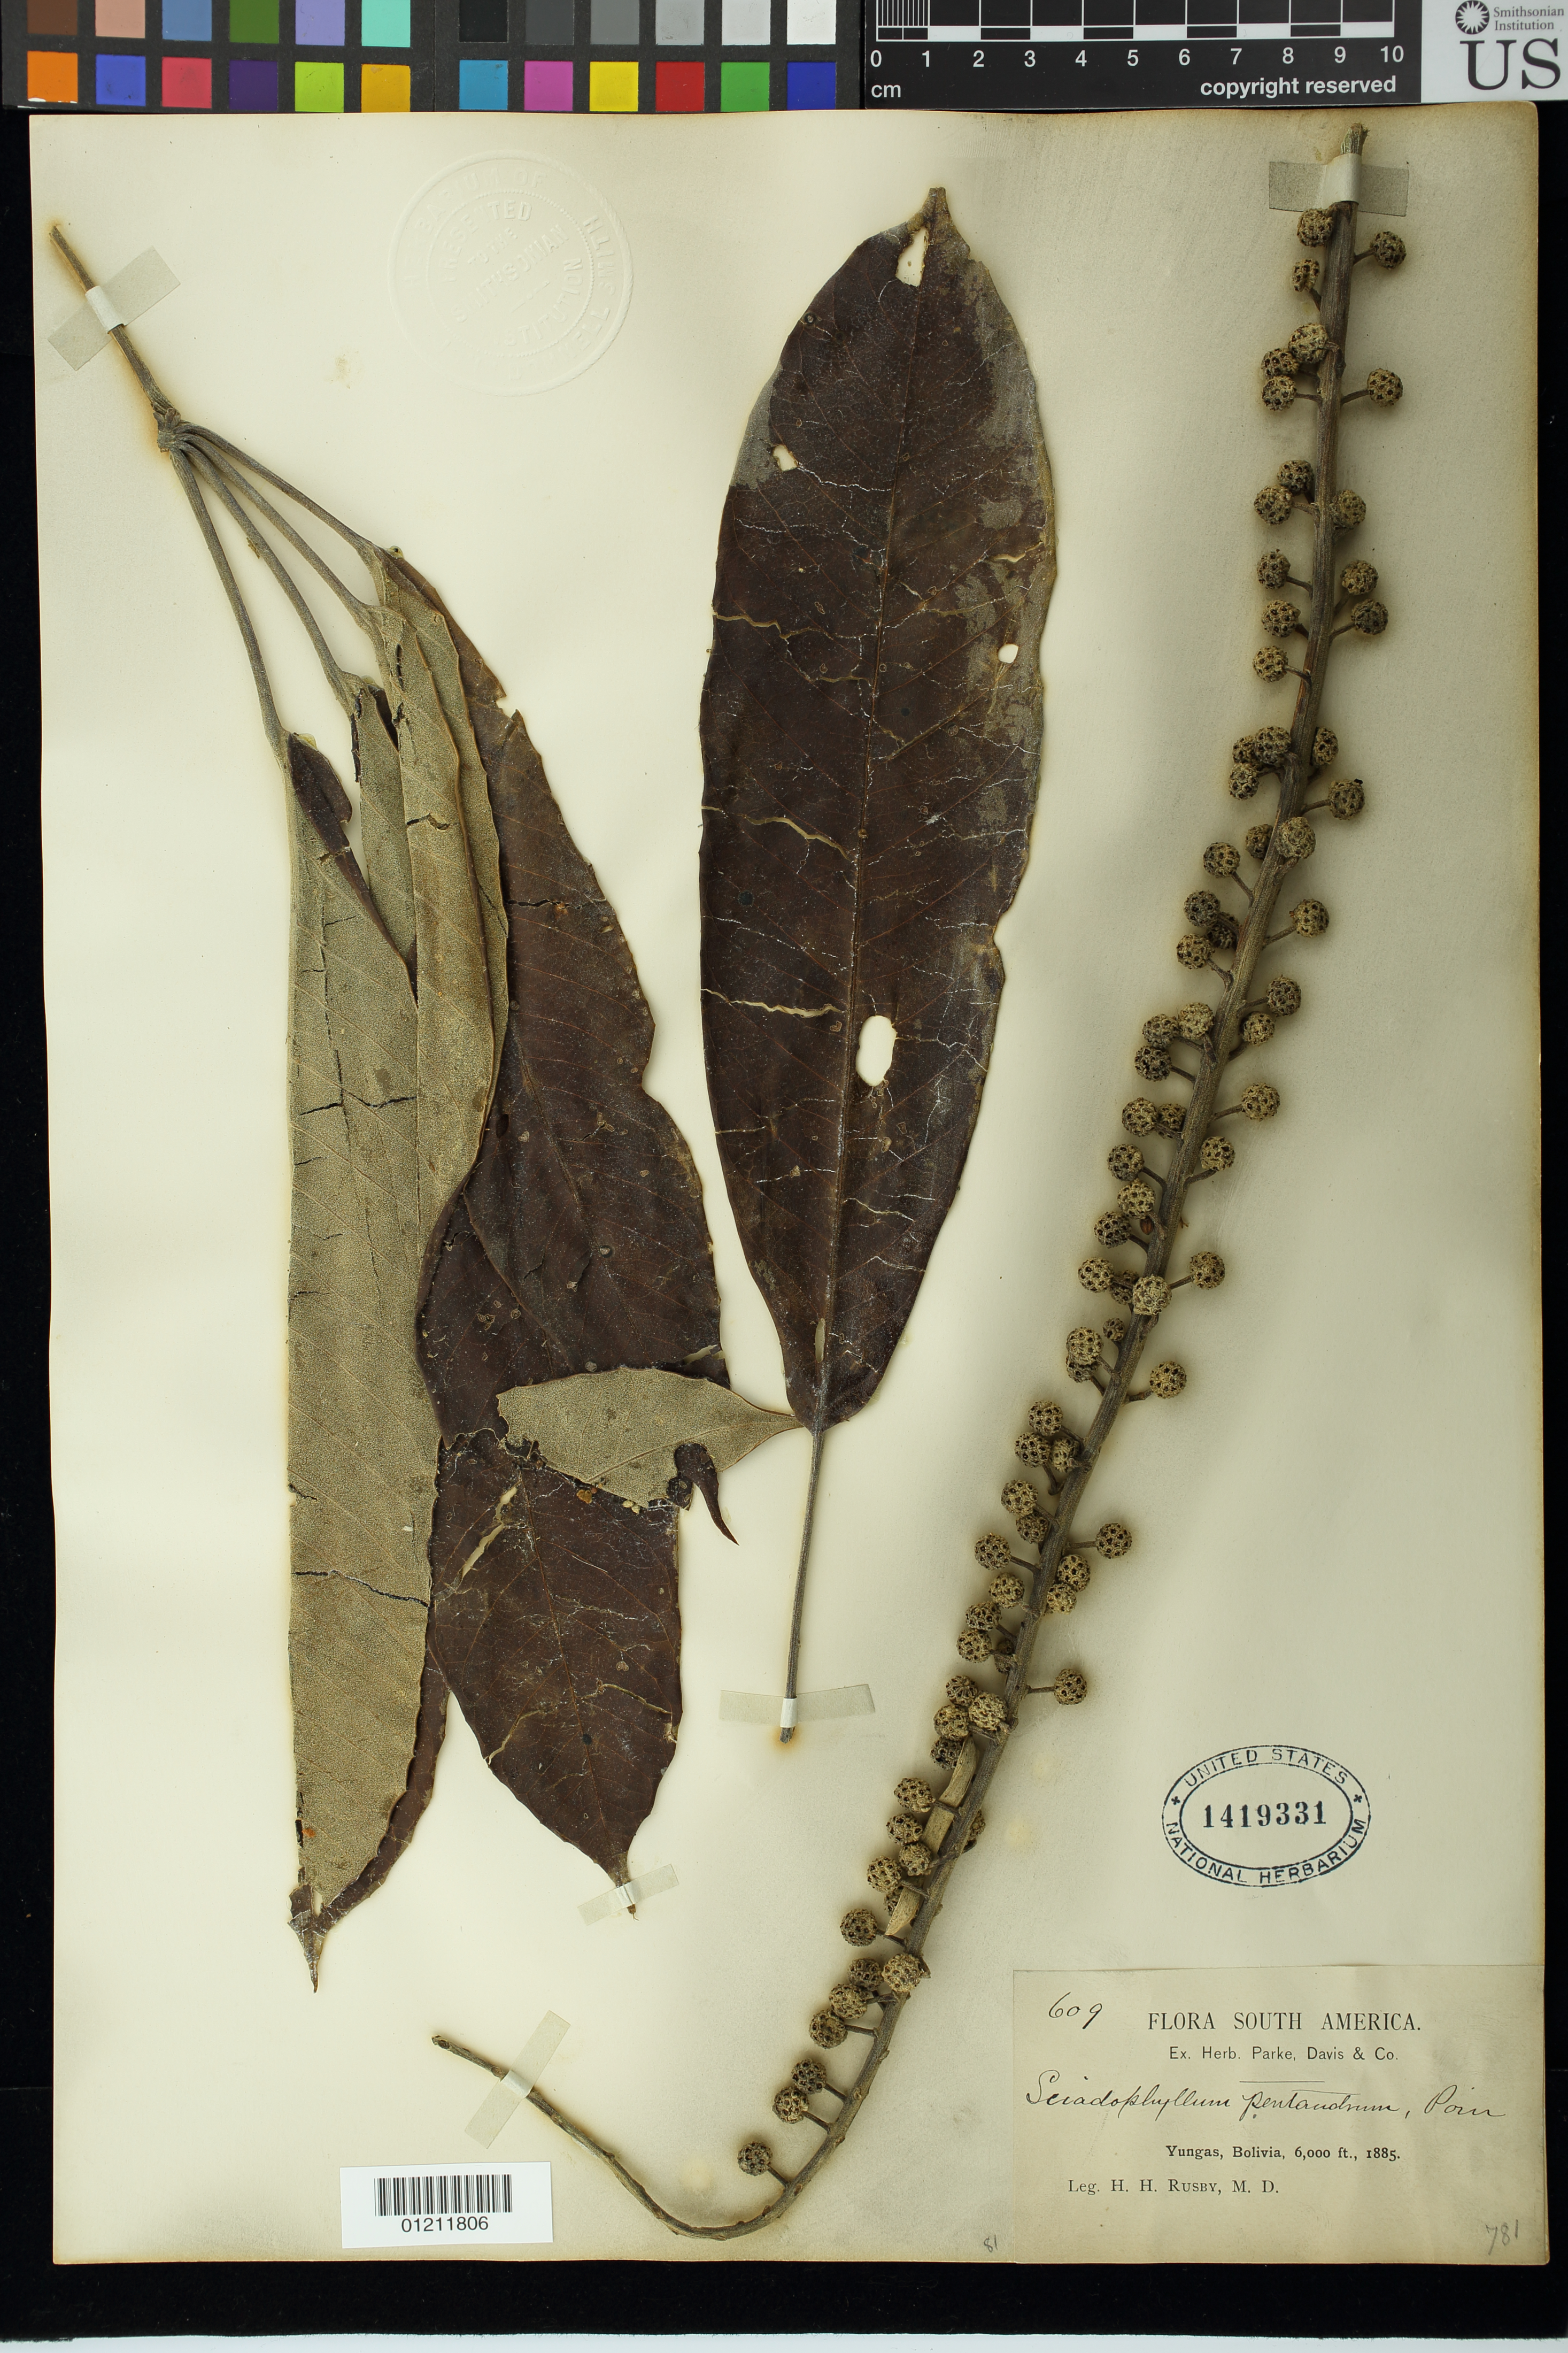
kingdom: Plantae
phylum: Tracheophyta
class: Magnoliopsida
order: Apiales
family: Araliaceae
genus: Schefflera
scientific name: Schefflera bangii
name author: Harms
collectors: H. H. Rusby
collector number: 609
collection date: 1885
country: Bolivia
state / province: La Paz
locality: Yungas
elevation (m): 1829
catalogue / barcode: US 1419331